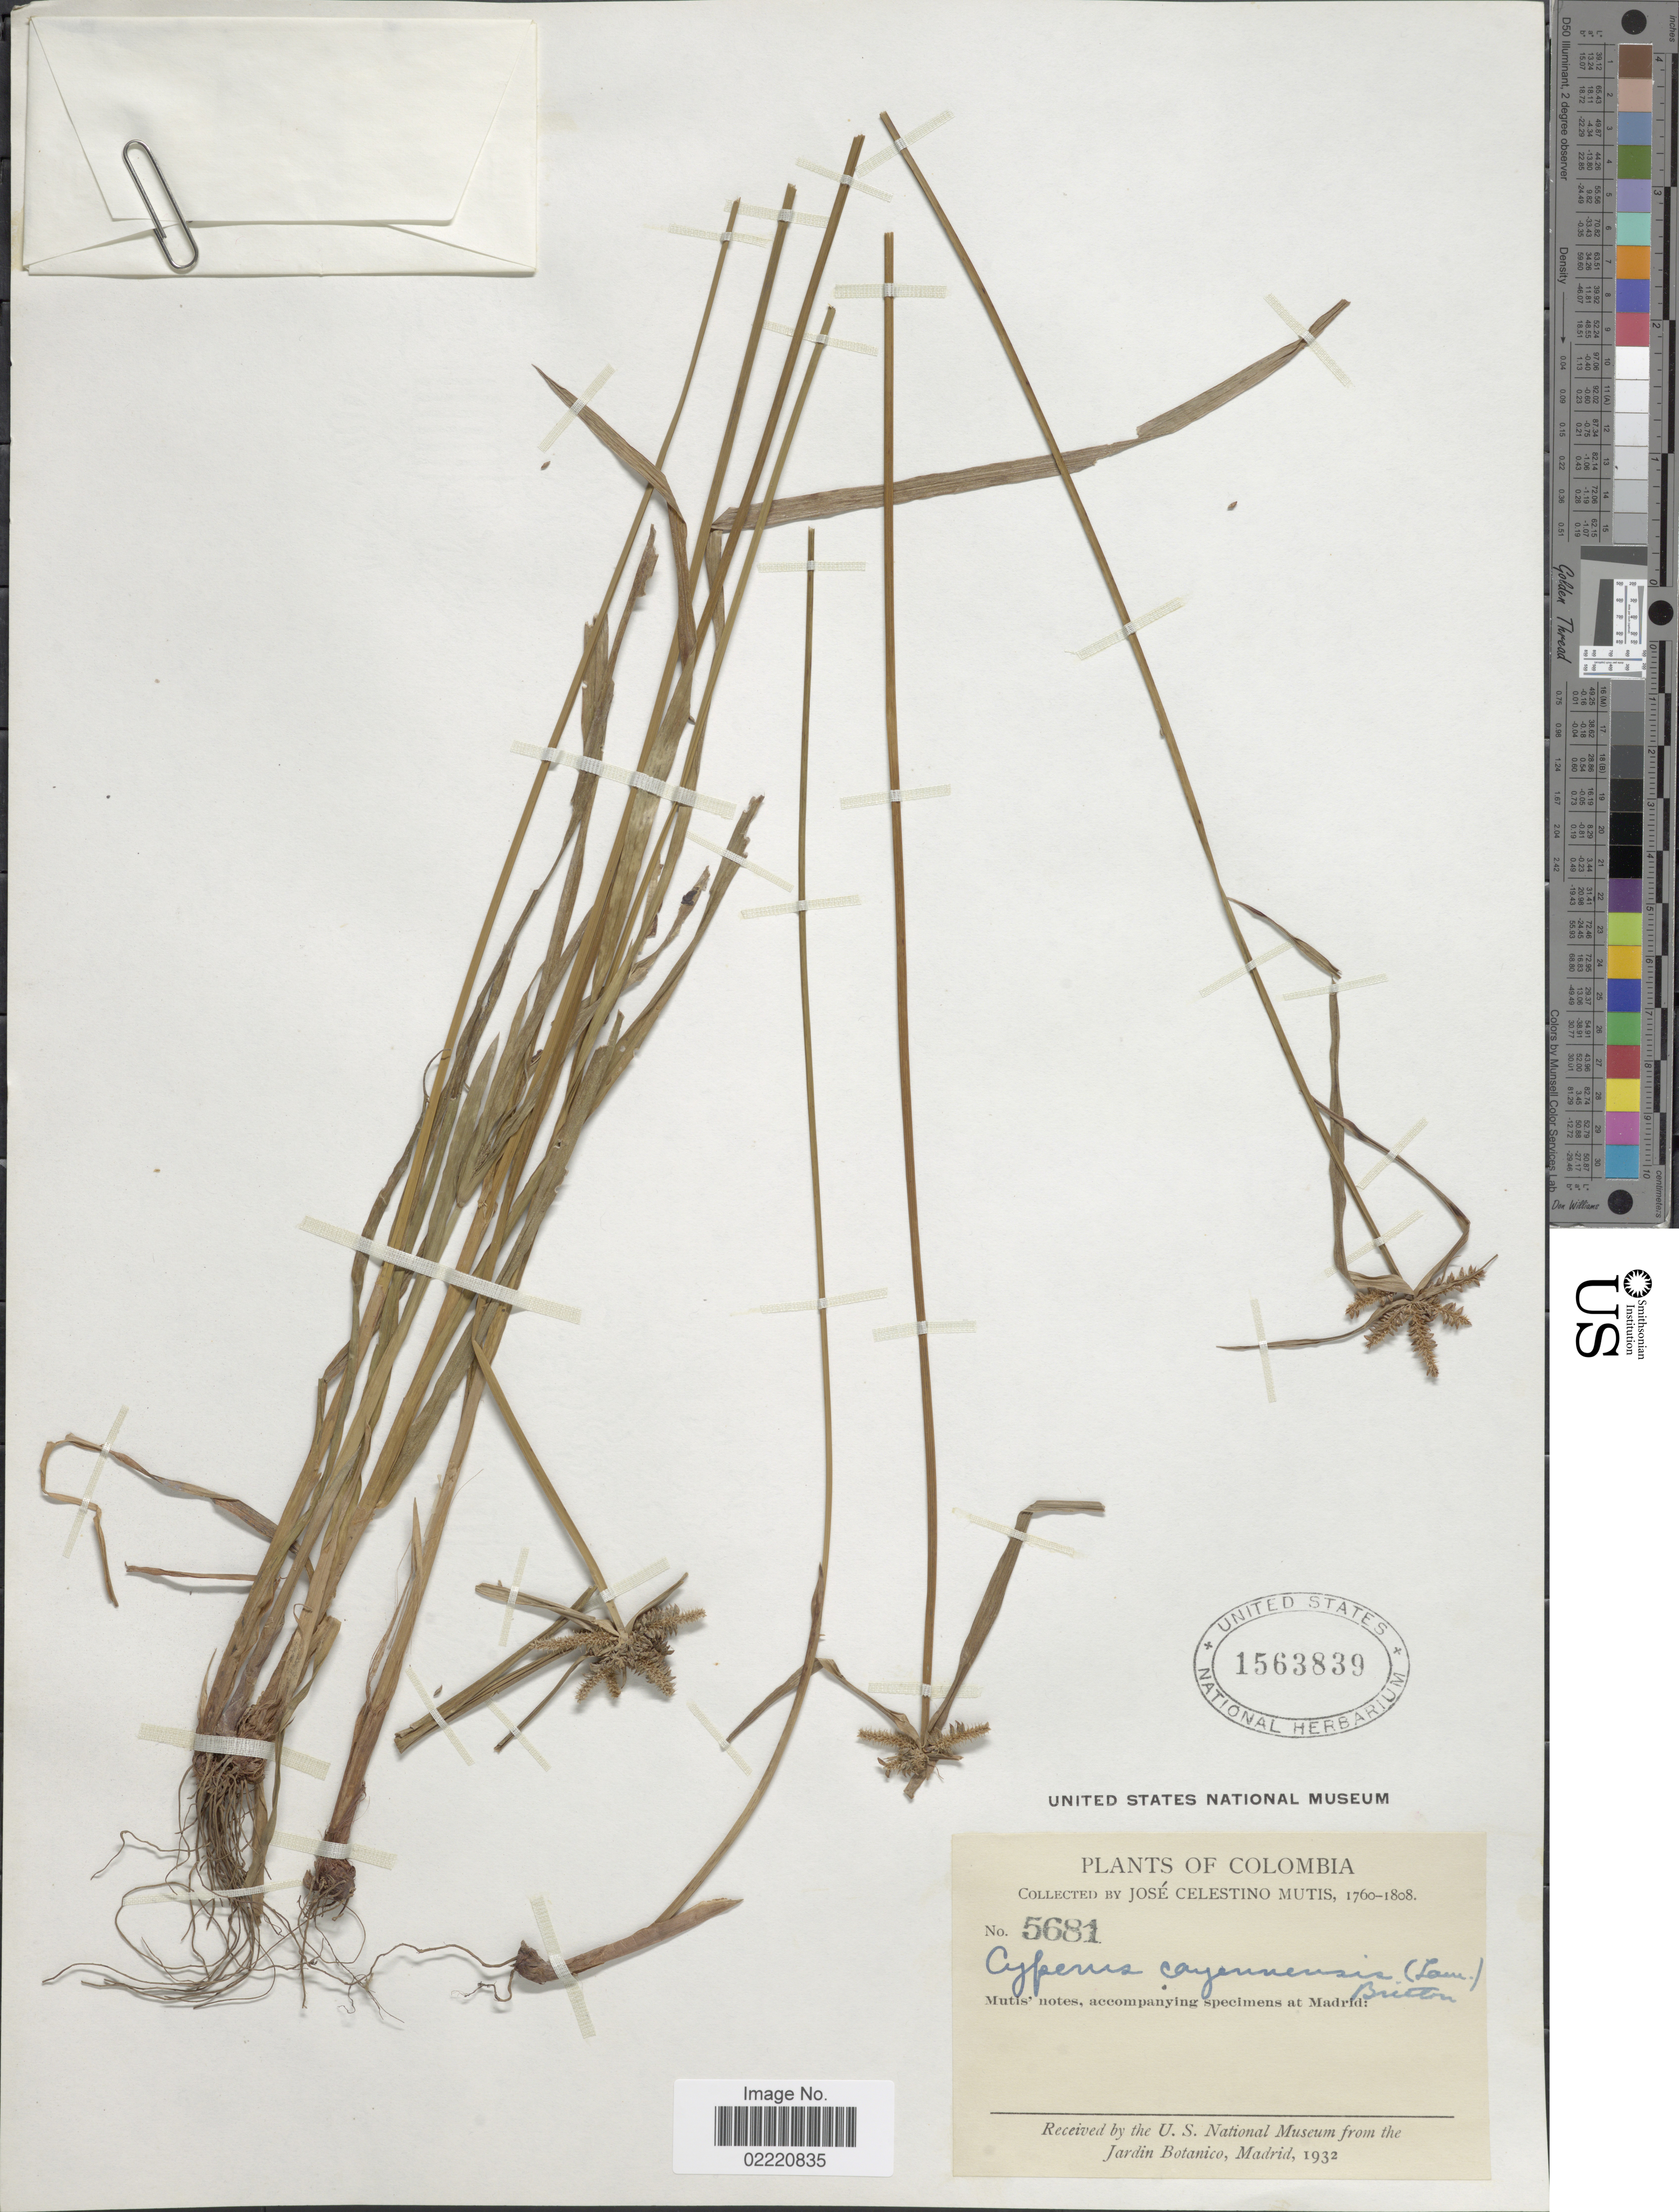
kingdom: Plantae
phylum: Tracheophyta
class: Liliopsida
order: Poales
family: Cyperaceae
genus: Cyperus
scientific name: Cyperus aggregatus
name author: (Willd.) Endl.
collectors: J. C. B. Mutis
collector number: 5681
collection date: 1760/1808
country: Colombia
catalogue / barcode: US 1563839